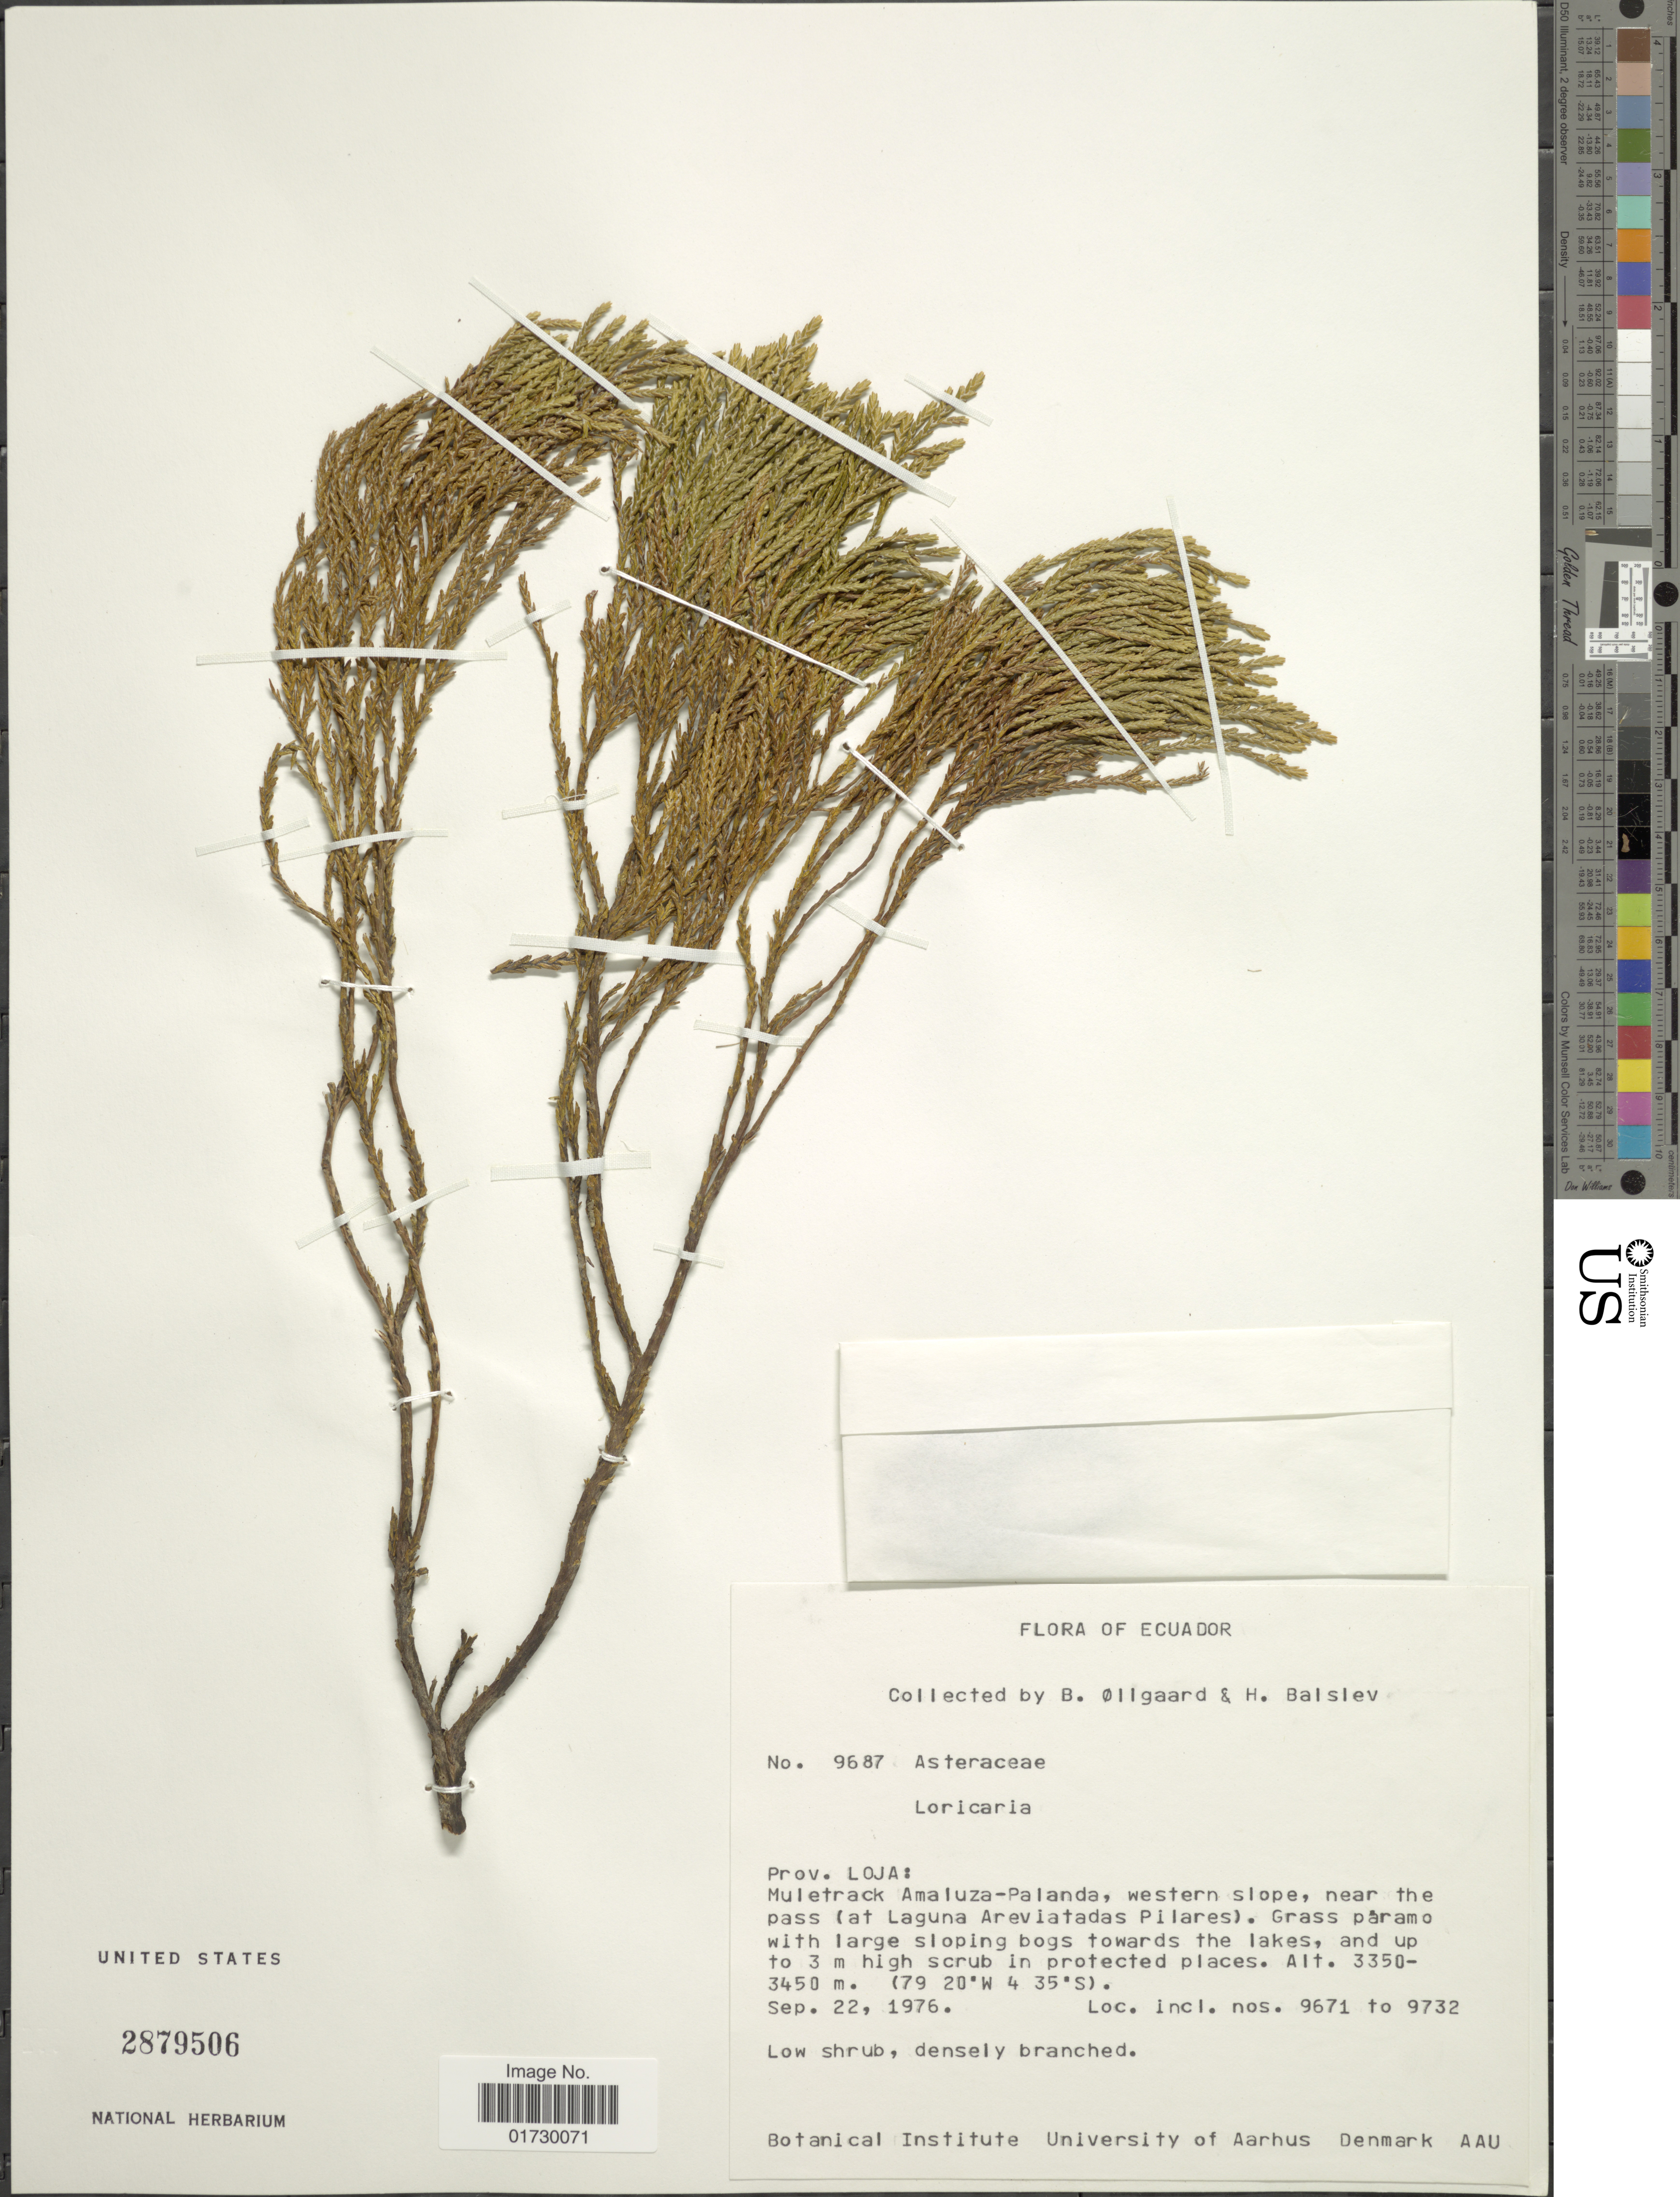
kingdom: Plantae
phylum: Tracheophyta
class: Magnoliopsida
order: Asterales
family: Asteraceae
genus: Loricaria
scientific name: Loricaria sp.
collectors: B. Øllgaard & H. Balslev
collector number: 9687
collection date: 1976-09-22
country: Ecuador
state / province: Loja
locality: Prov.: Loja, Muletrack Amaluza-Palanda, western slope, near the pass (at Laguna Areviatadas Pilares)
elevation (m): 3350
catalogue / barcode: US 2879506